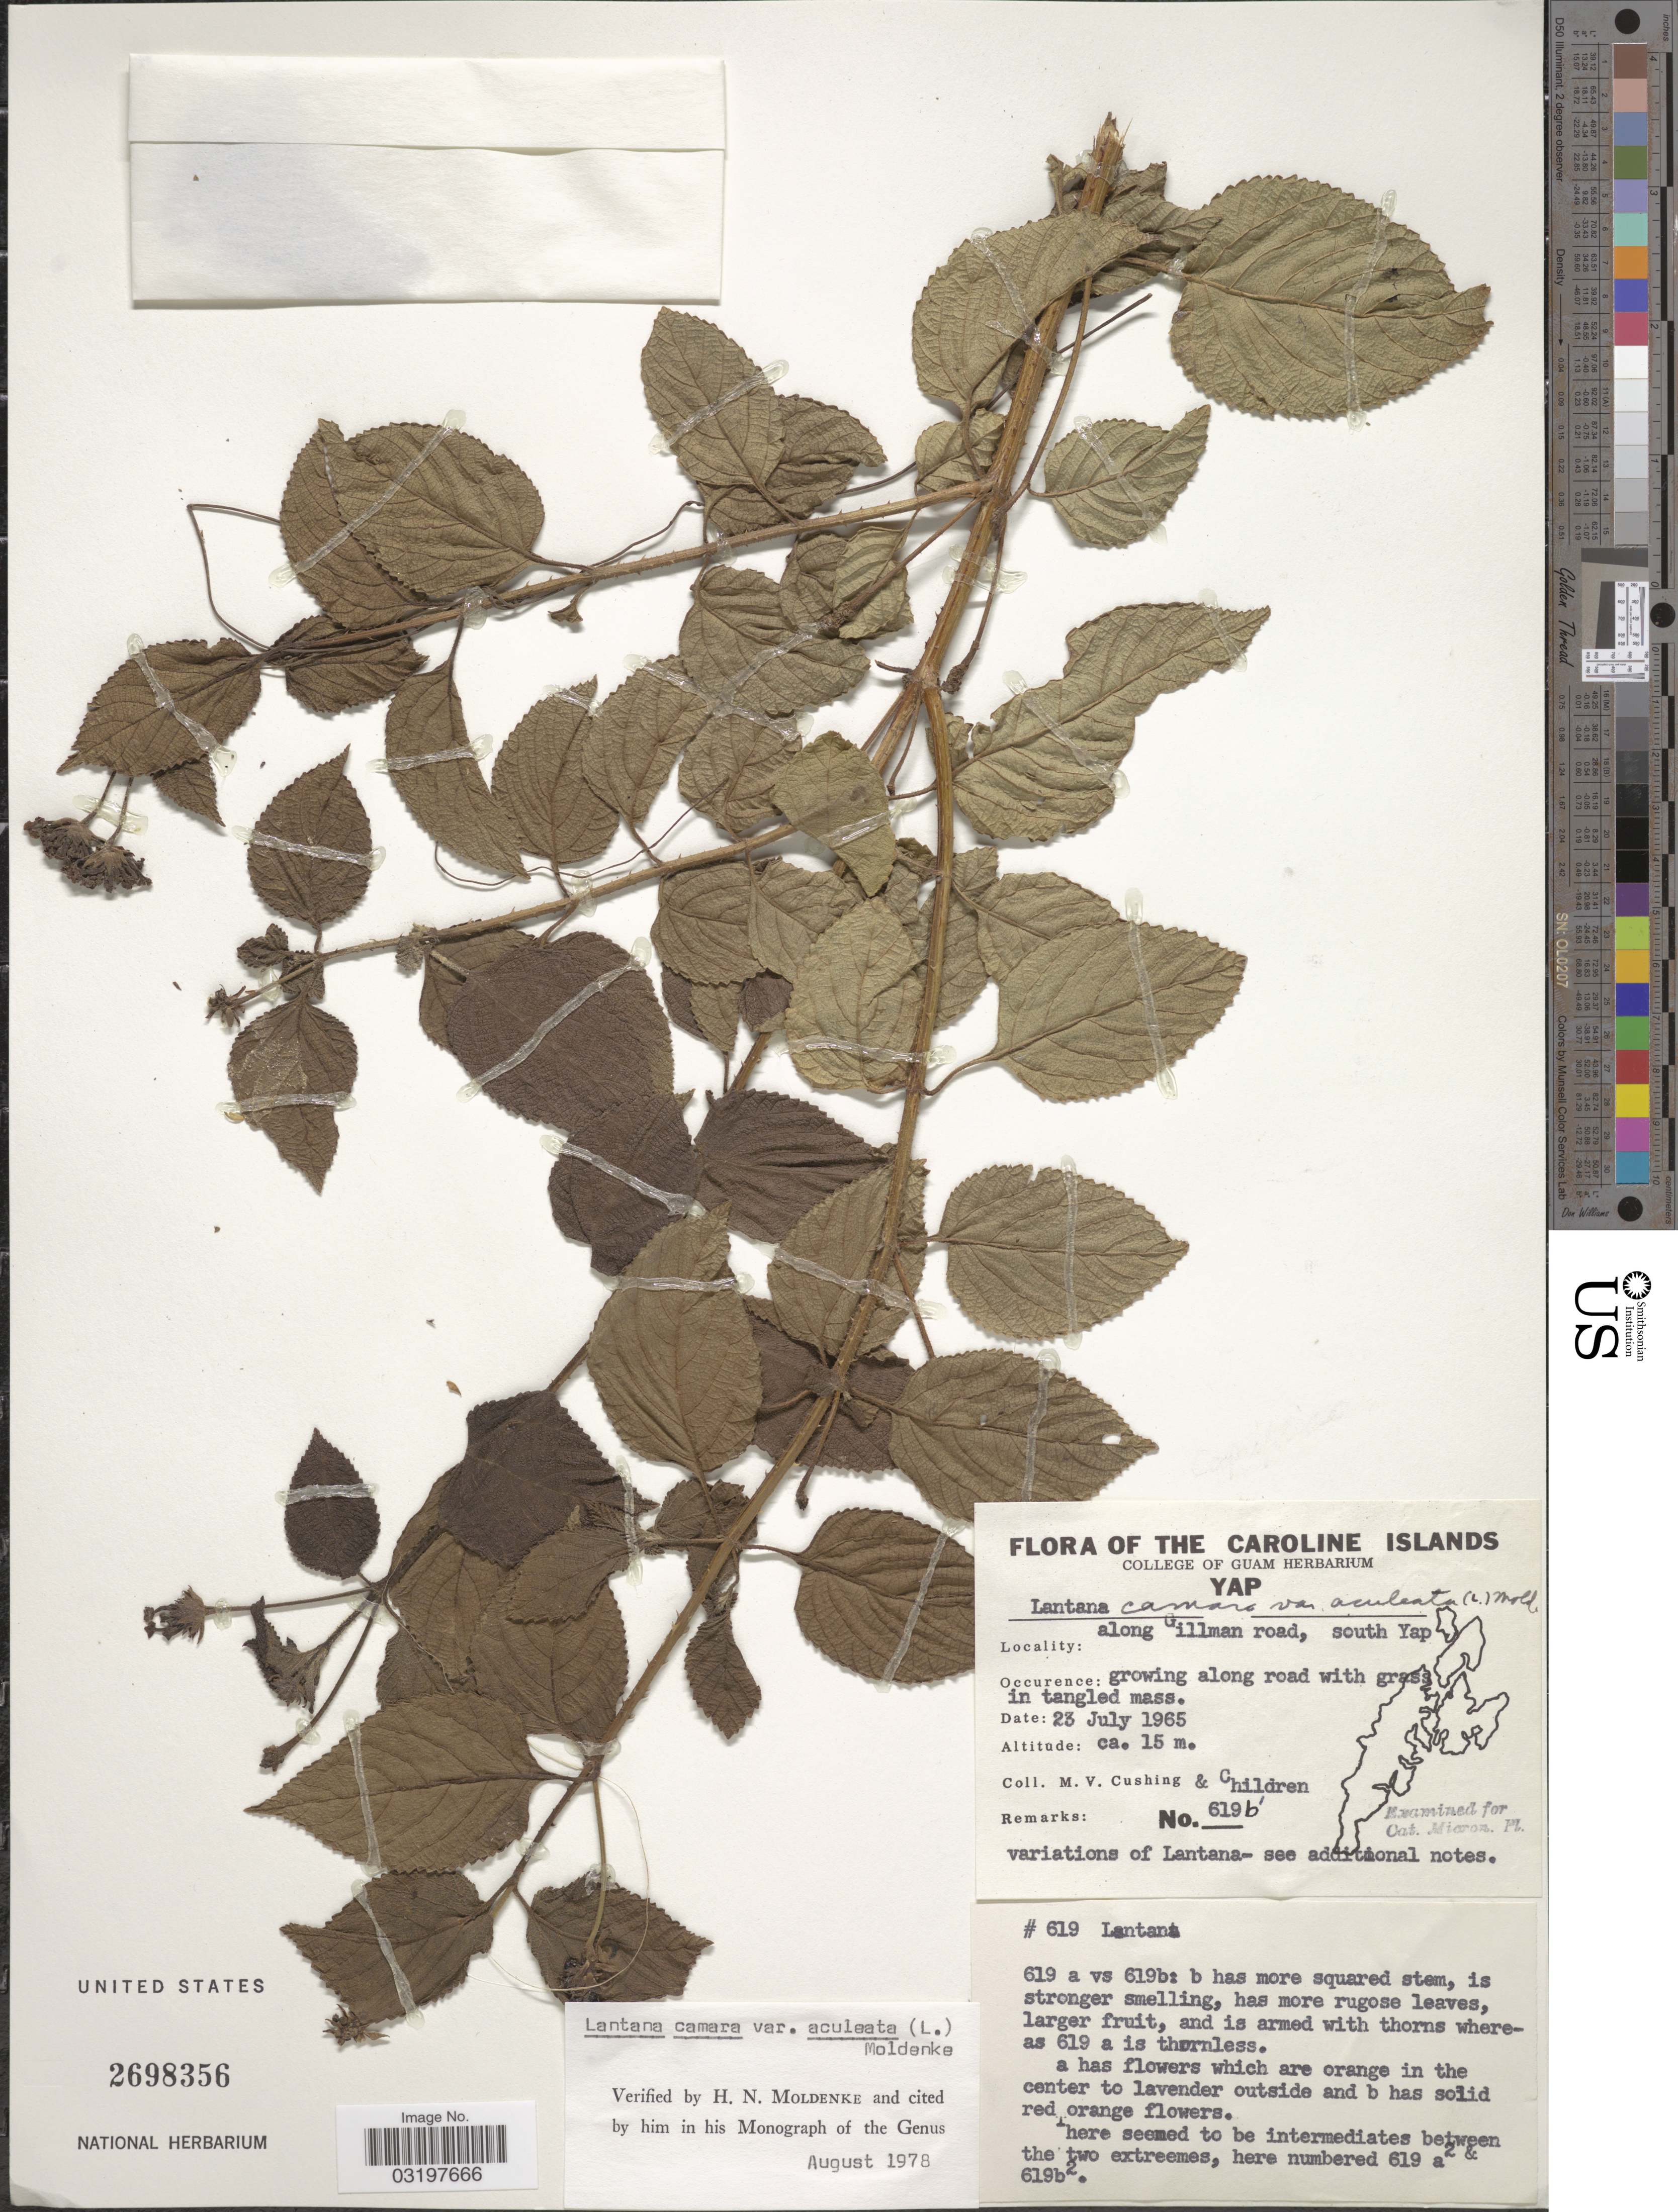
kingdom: Plantae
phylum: Tracheophyta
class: Magnoliopsida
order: Lamiales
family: Verbenaceae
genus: Lantana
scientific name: Lantana camara var. aculeata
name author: (L.) Moldenke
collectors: M. V. Cushing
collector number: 619b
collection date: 1965-07-23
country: Micronesia, Federated States of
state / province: Yap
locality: The Caroline Islands, Yap, along Gillman road, south Yap.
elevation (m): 15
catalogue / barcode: US 2698356